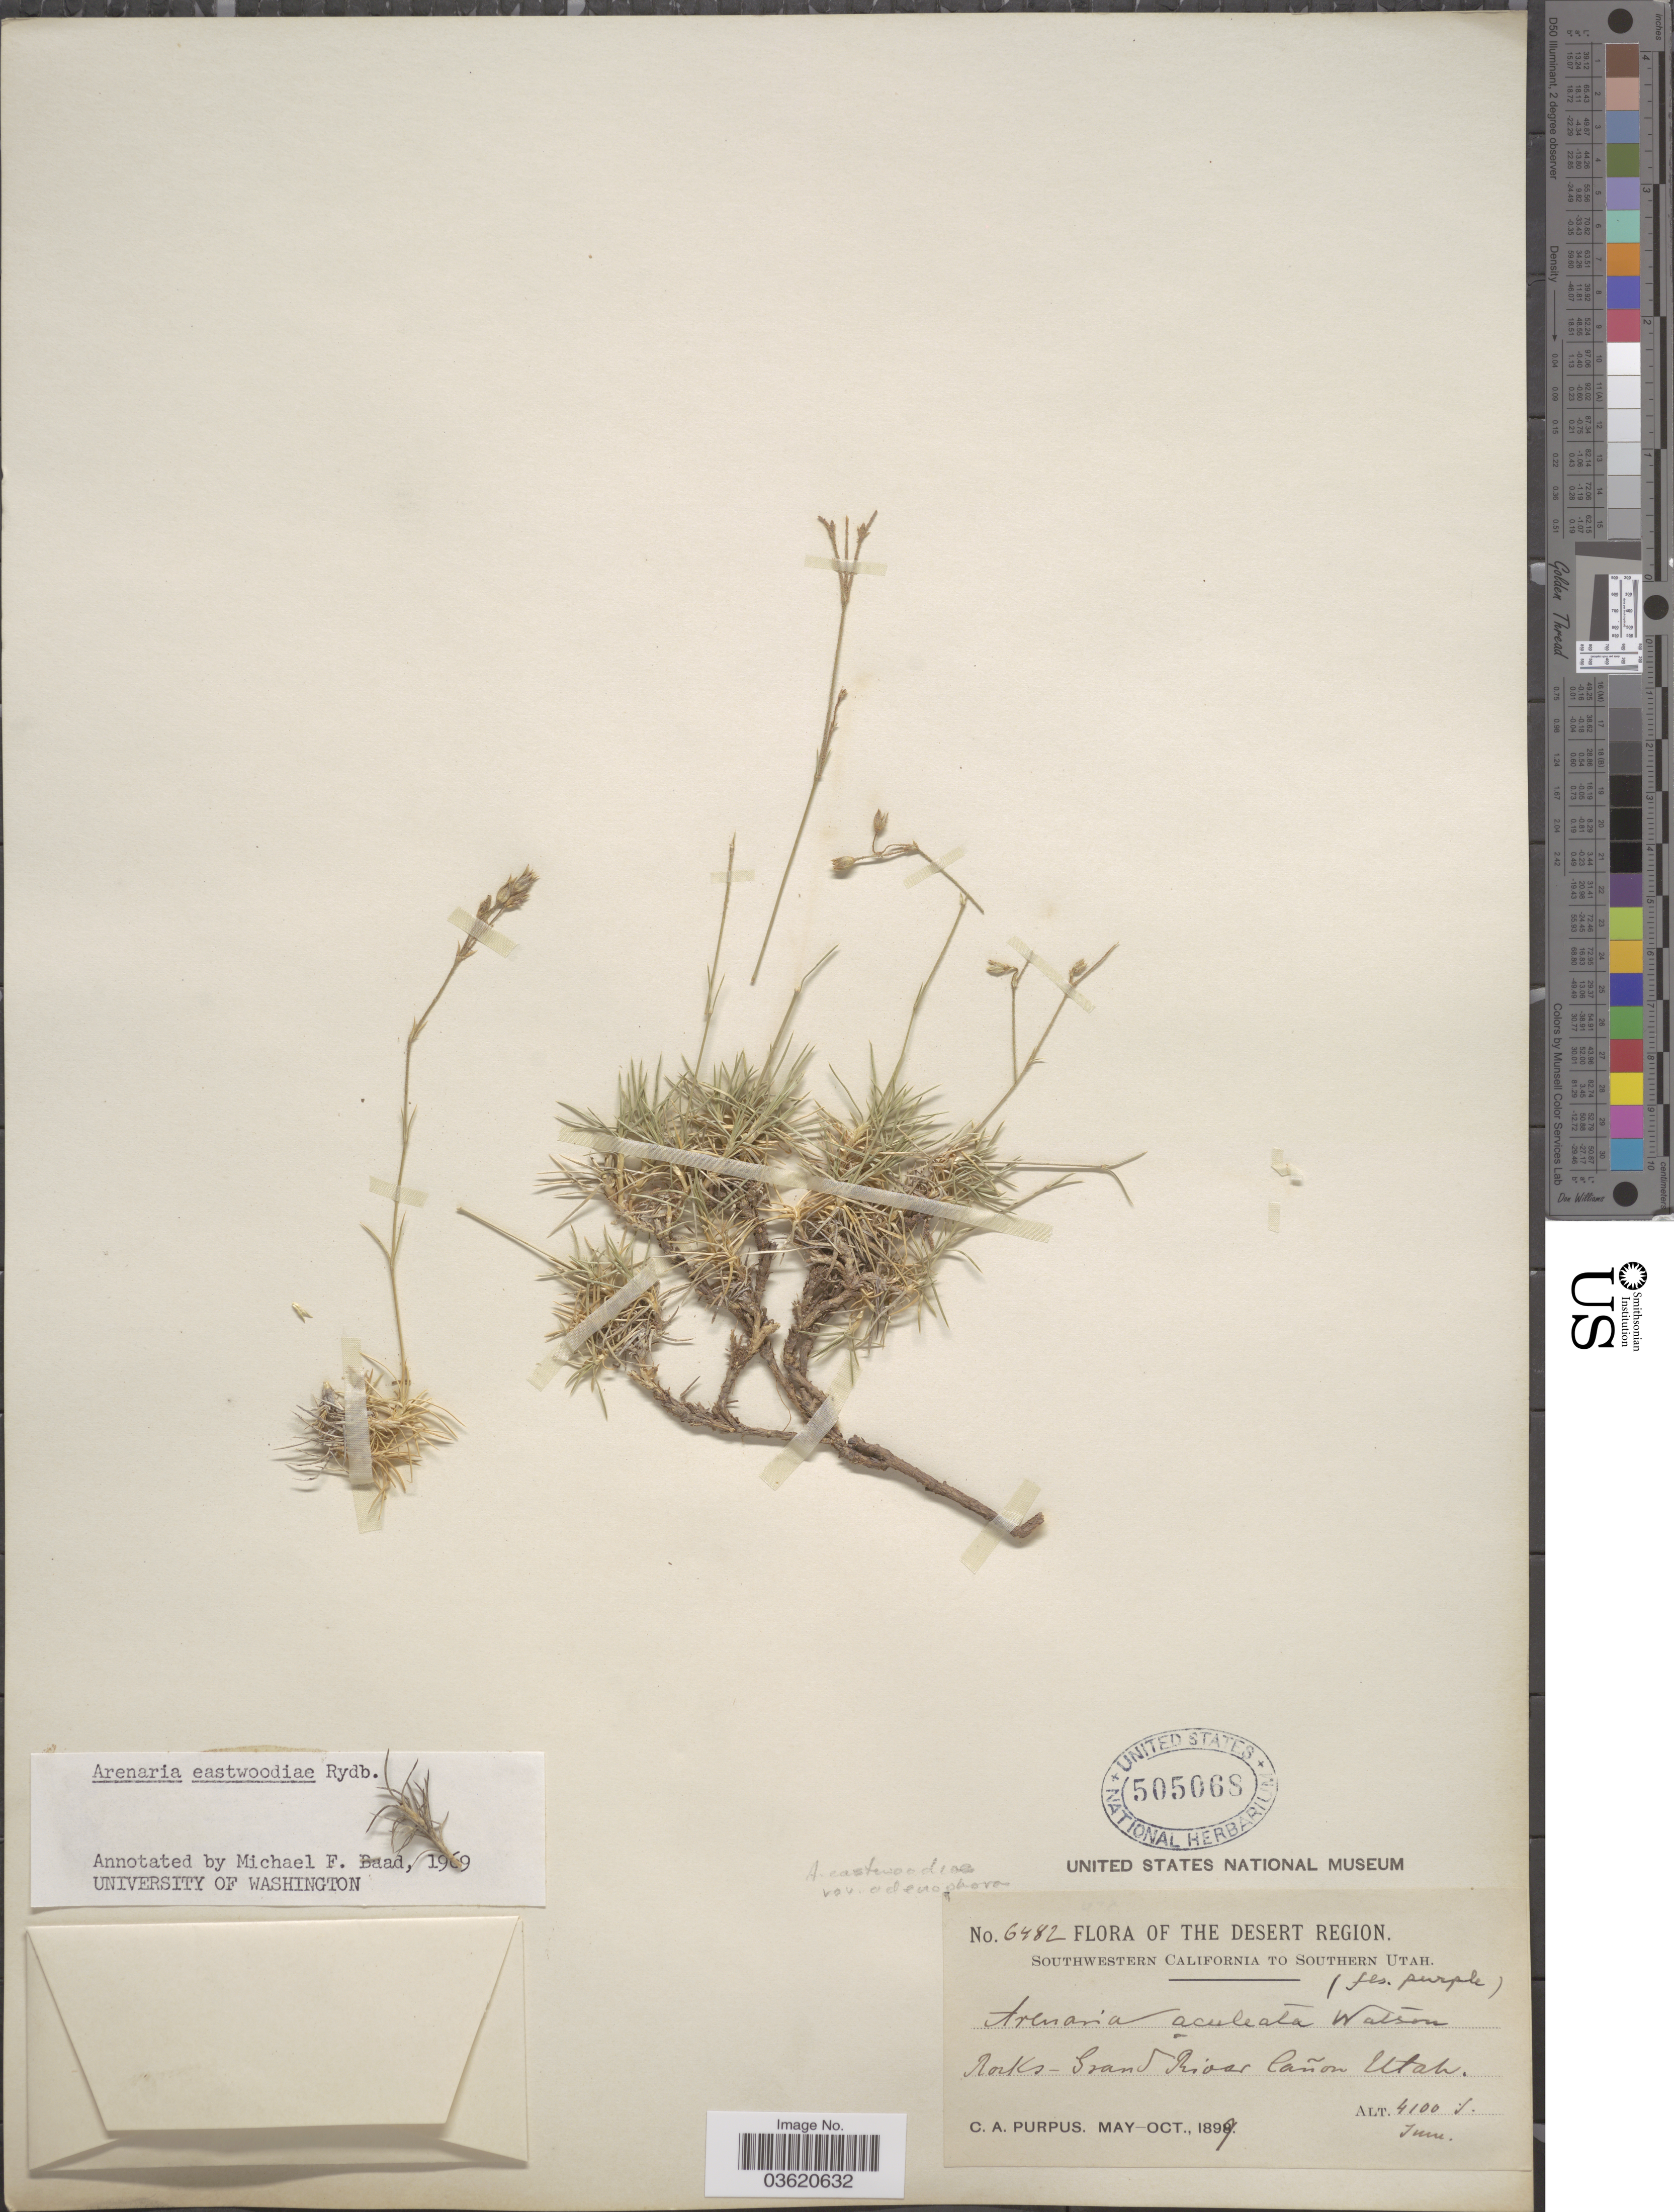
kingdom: Plantae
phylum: Tracheophyta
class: Magnoliopsida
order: Caryophyllales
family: Caryophyllaceae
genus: Eremogone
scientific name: Eremogone eastwoodiae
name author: (Rydb.) Ikonn.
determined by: Strong, Mark T., (BOT), Smithsonian Institution - National Museum of Natural History (UNITED STATES)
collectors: C. A. Purpus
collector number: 6482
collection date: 1899-06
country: United States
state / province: Utah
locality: The Desert Region. Southern Utah. Rocks - Grand River Cañon.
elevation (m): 1250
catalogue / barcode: US 505068